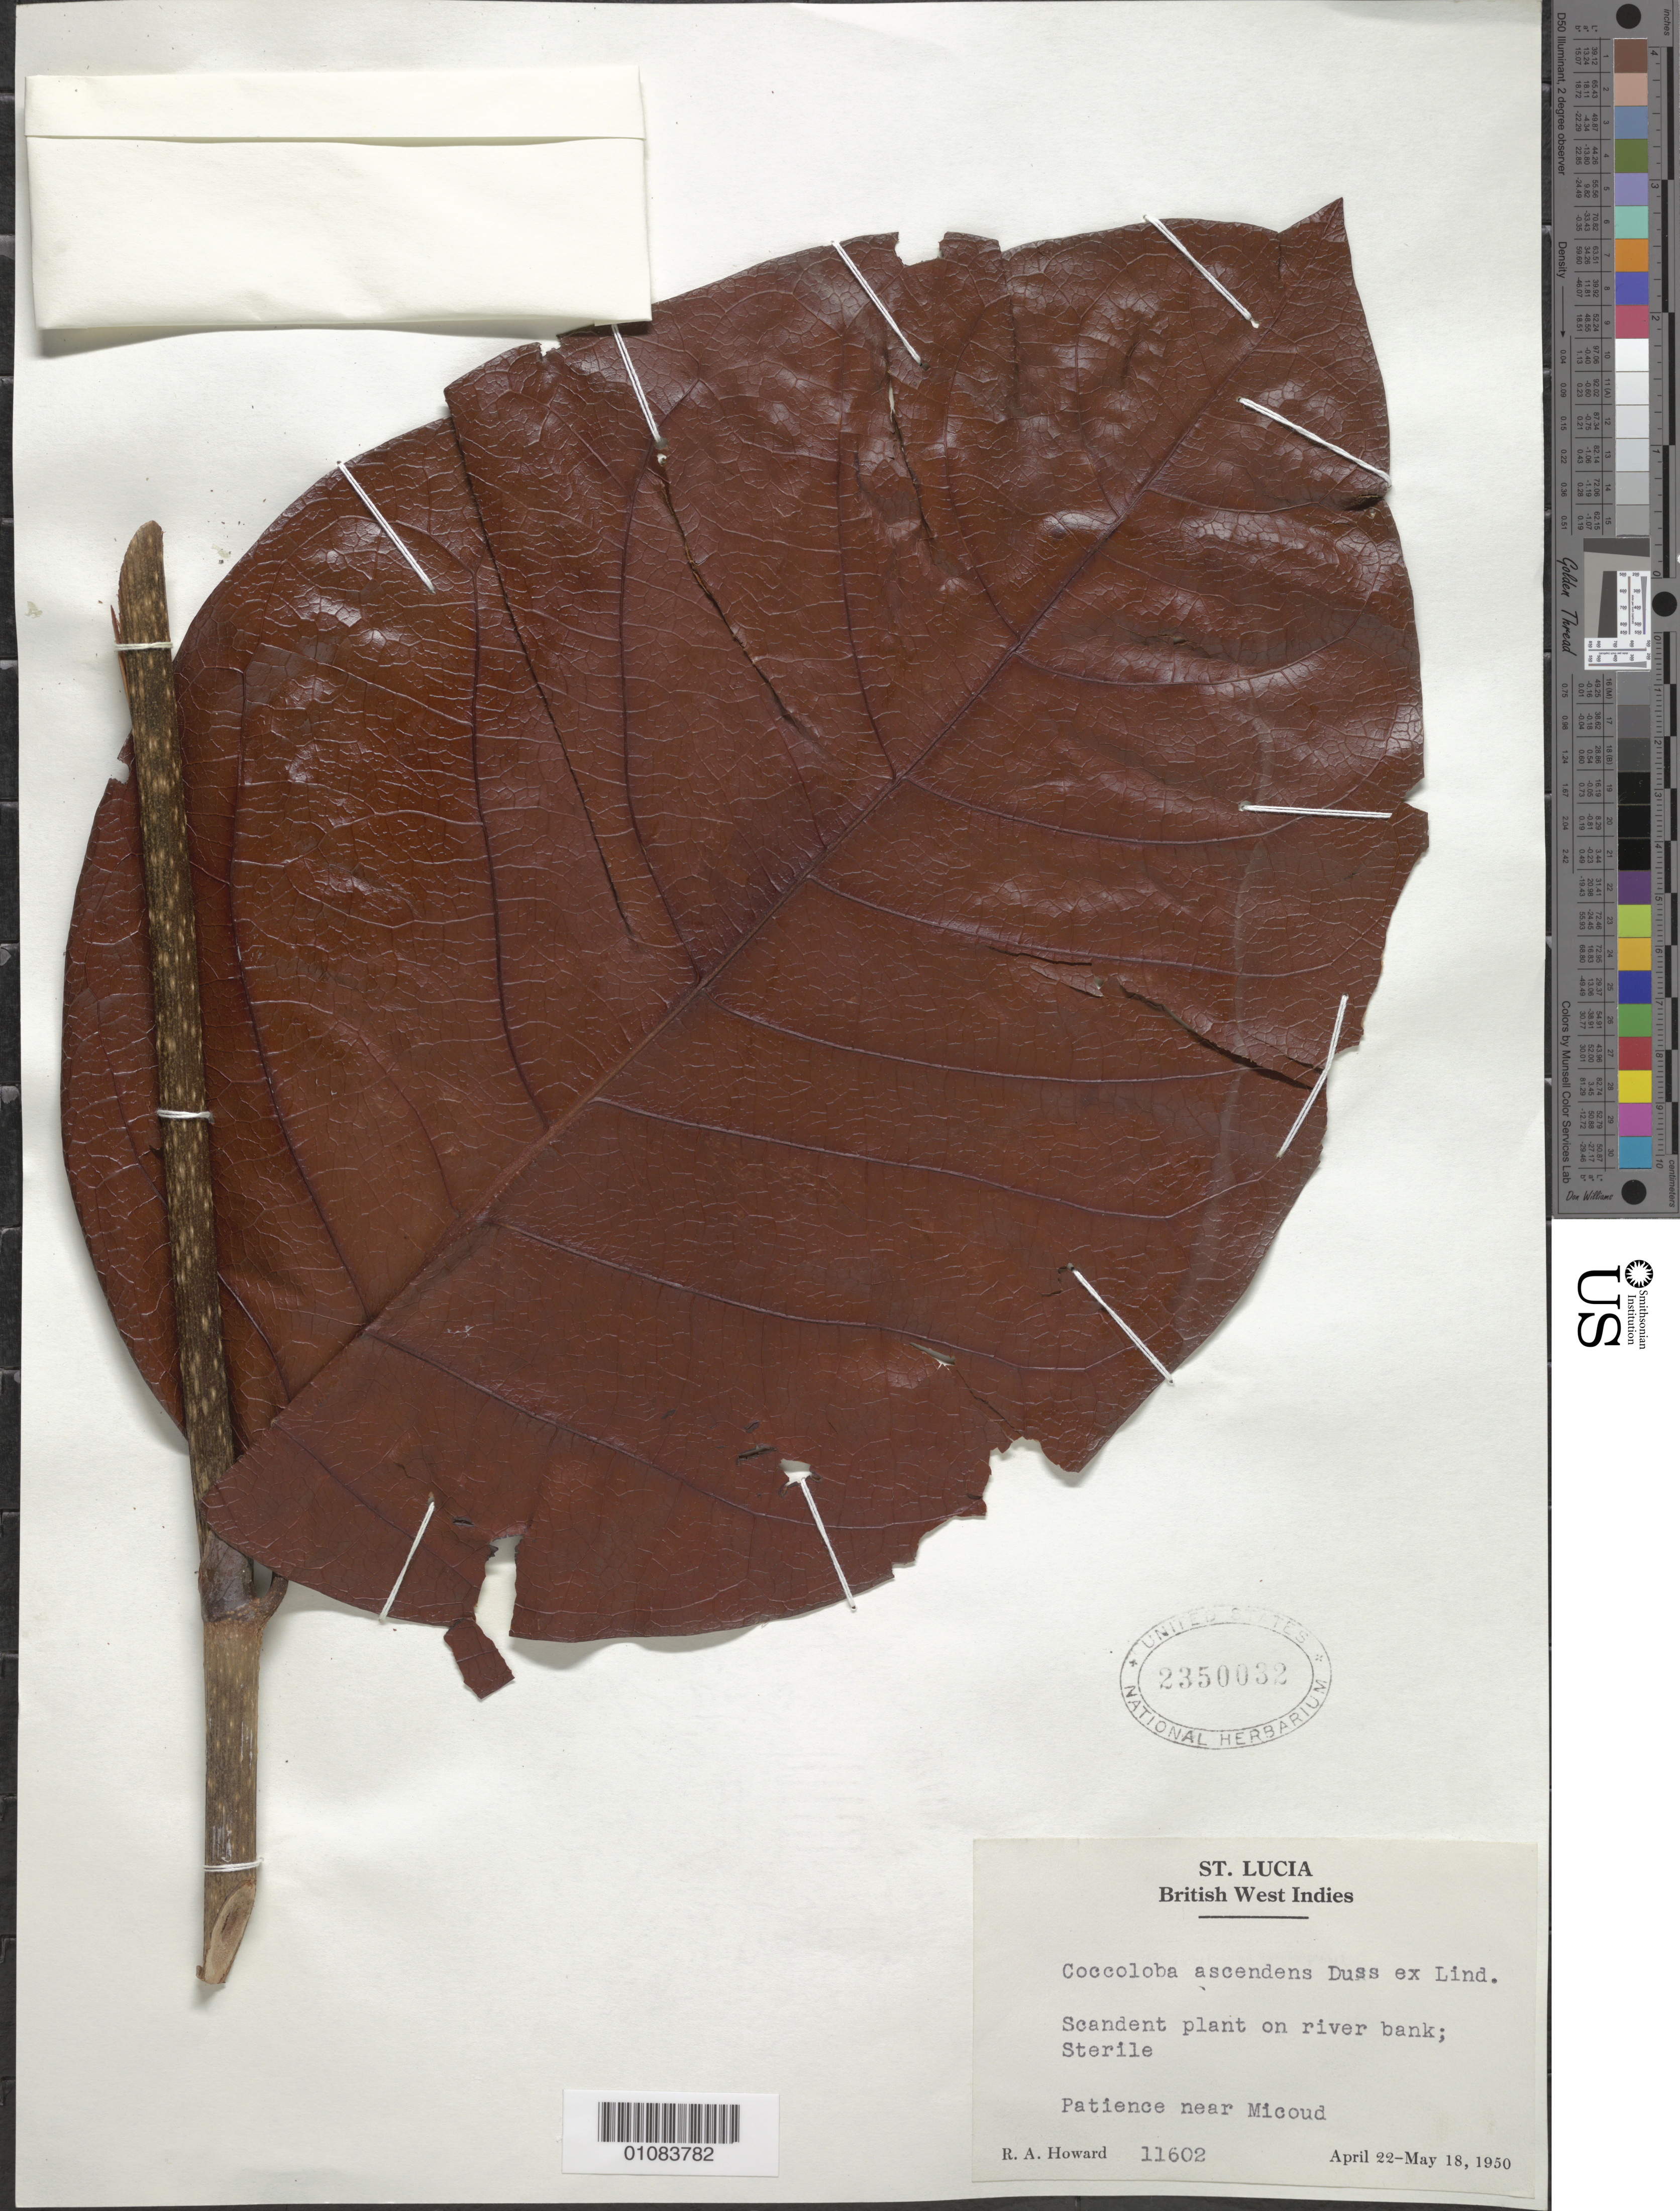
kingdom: Plantae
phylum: Tracheophyta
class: Magnoliopsida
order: Caryophyllales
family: Polygonaceae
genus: Coccoloba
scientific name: Coccoloba ascendens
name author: Duss ex Lindau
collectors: R. A. Howard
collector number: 11602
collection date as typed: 22 Apr 1950 to 18 May 1950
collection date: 1950-04-22/1950-05-18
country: St. Lucia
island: St. Lucia I.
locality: Patience near Micoud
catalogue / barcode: US 2350032